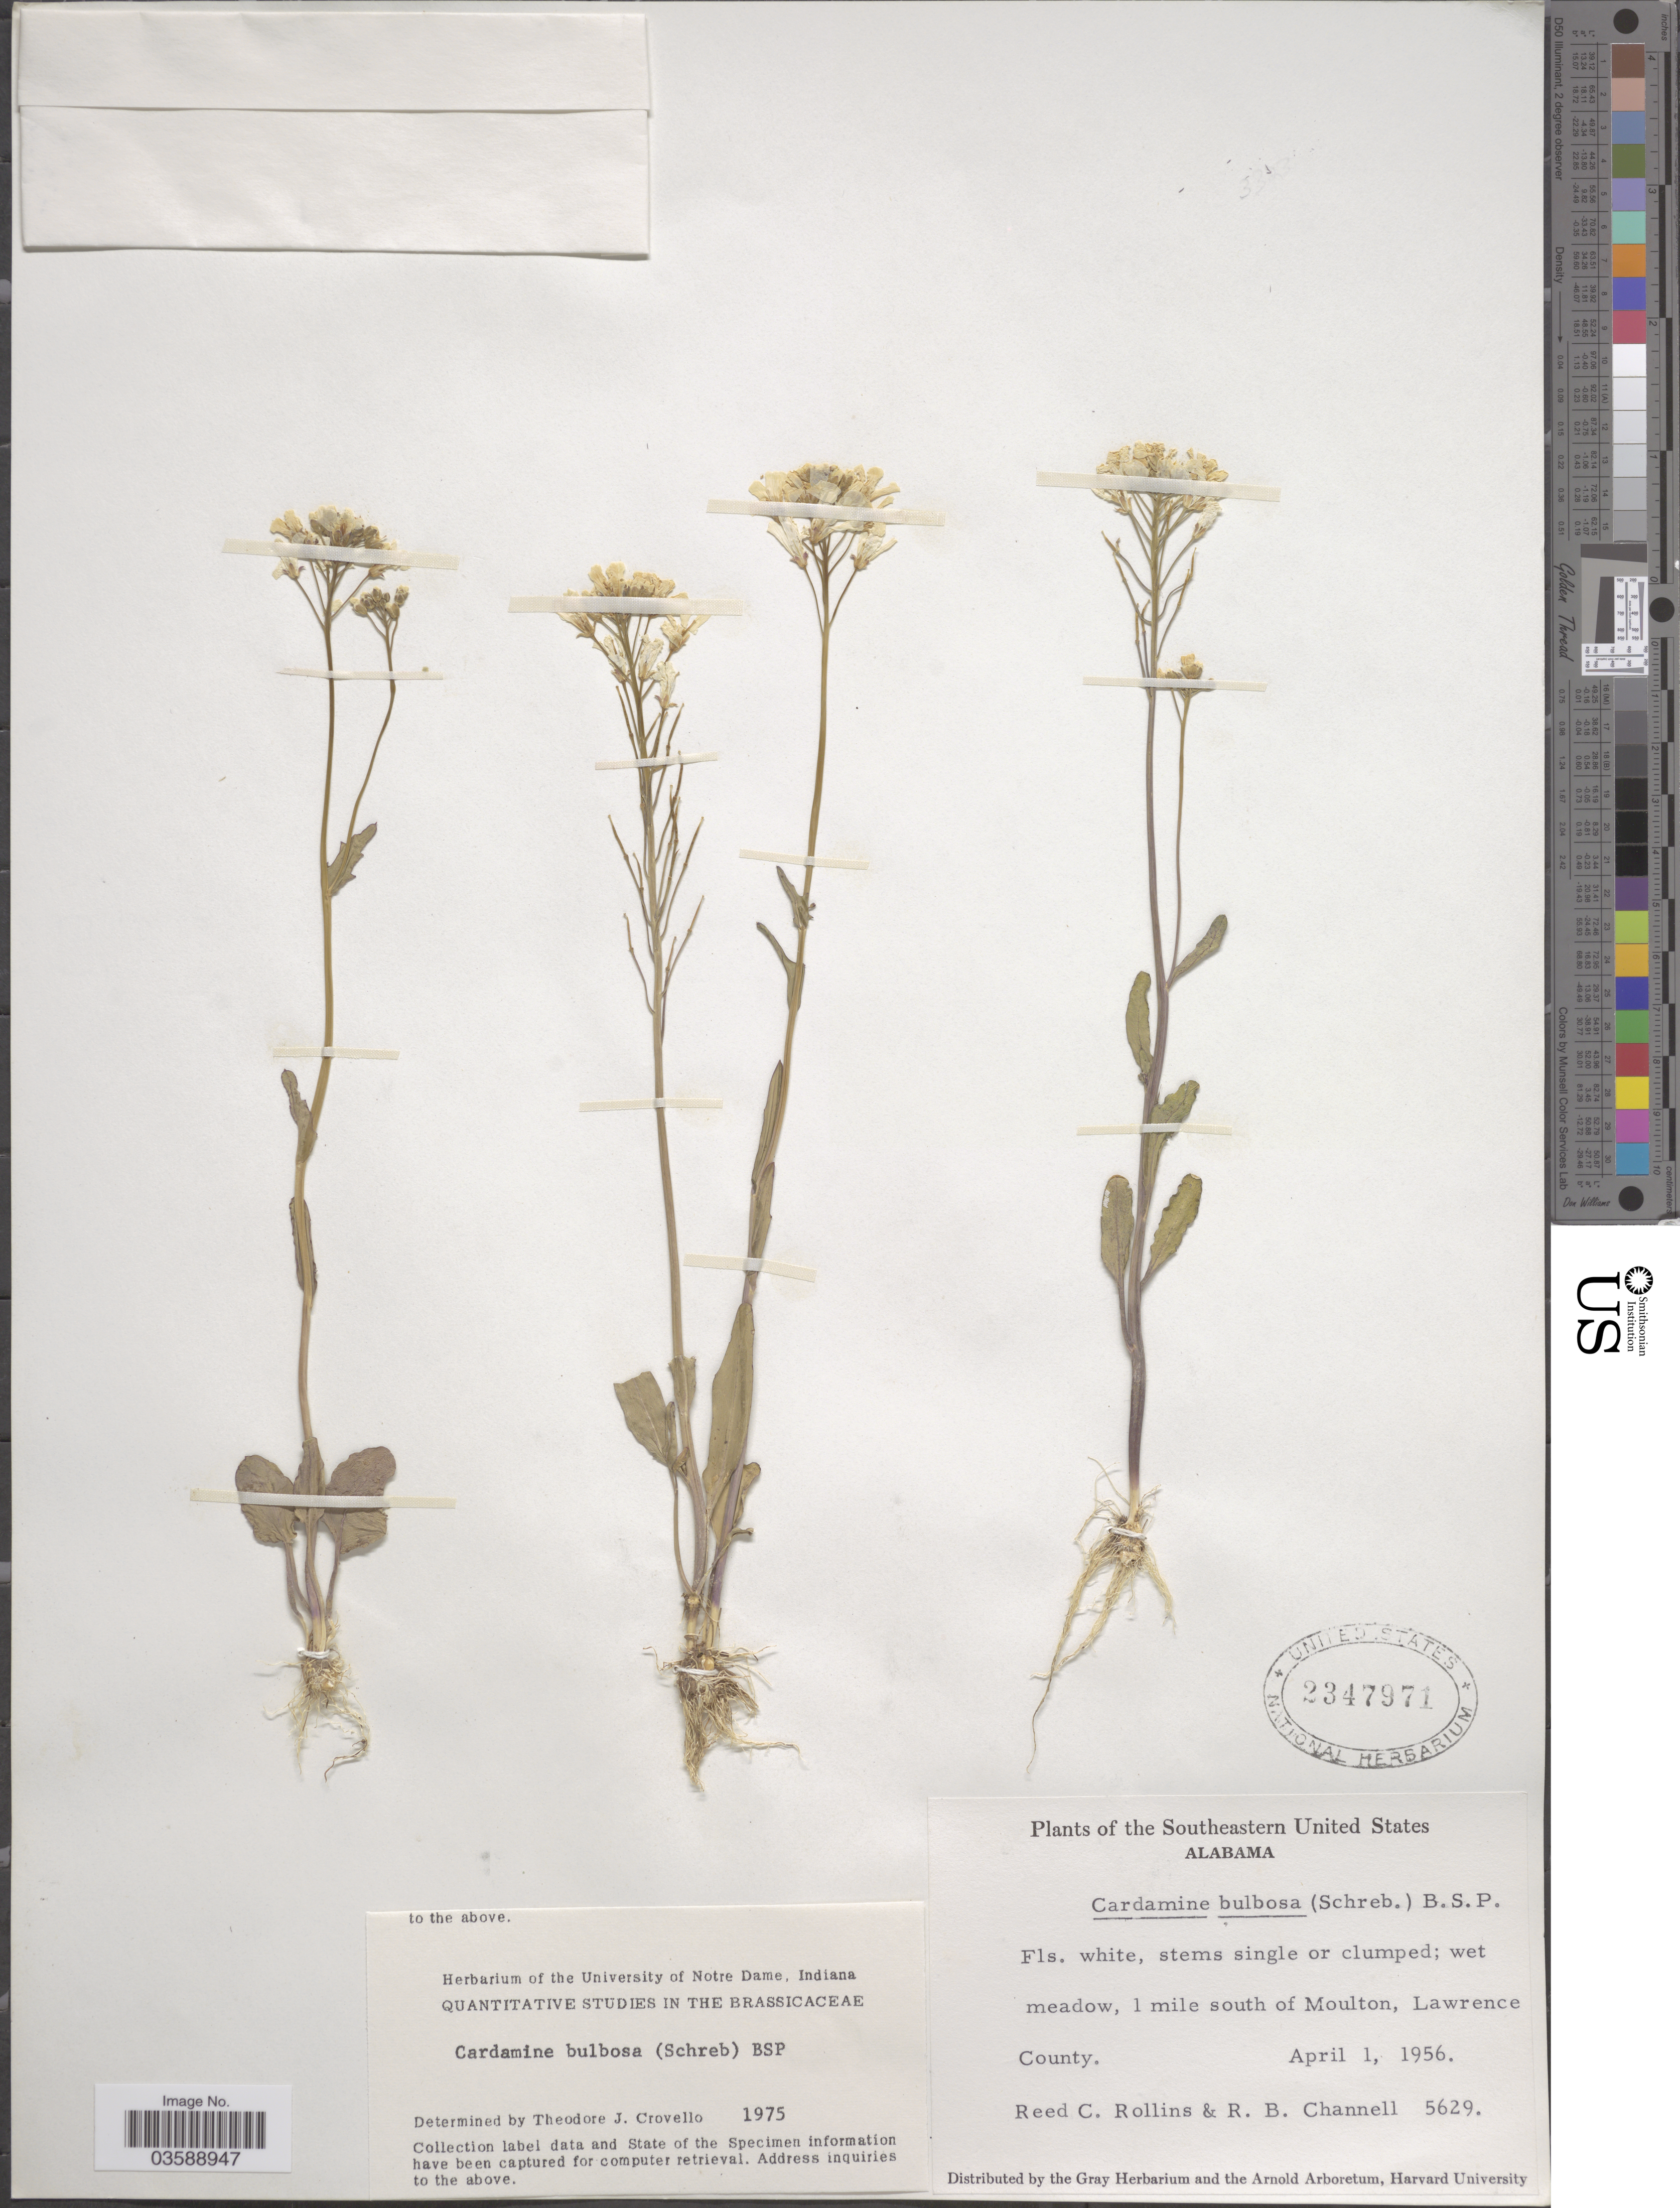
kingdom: Plantae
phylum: Tracheophyta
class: Magnoliopsida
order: Brassicales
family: Brassicaceae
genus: Cardamine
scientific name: Cardamine bulbosa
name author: (Schreb. ex Muhl.) Britton et al.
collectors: R. C. Rollins & R. B. Channell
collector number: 5629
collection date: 1956-04-01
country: United States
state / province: Alabama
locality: Southeastern United States. 1 mile south of Moulton, Lawrence County.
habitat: wet meadow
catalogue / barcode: US 2347971